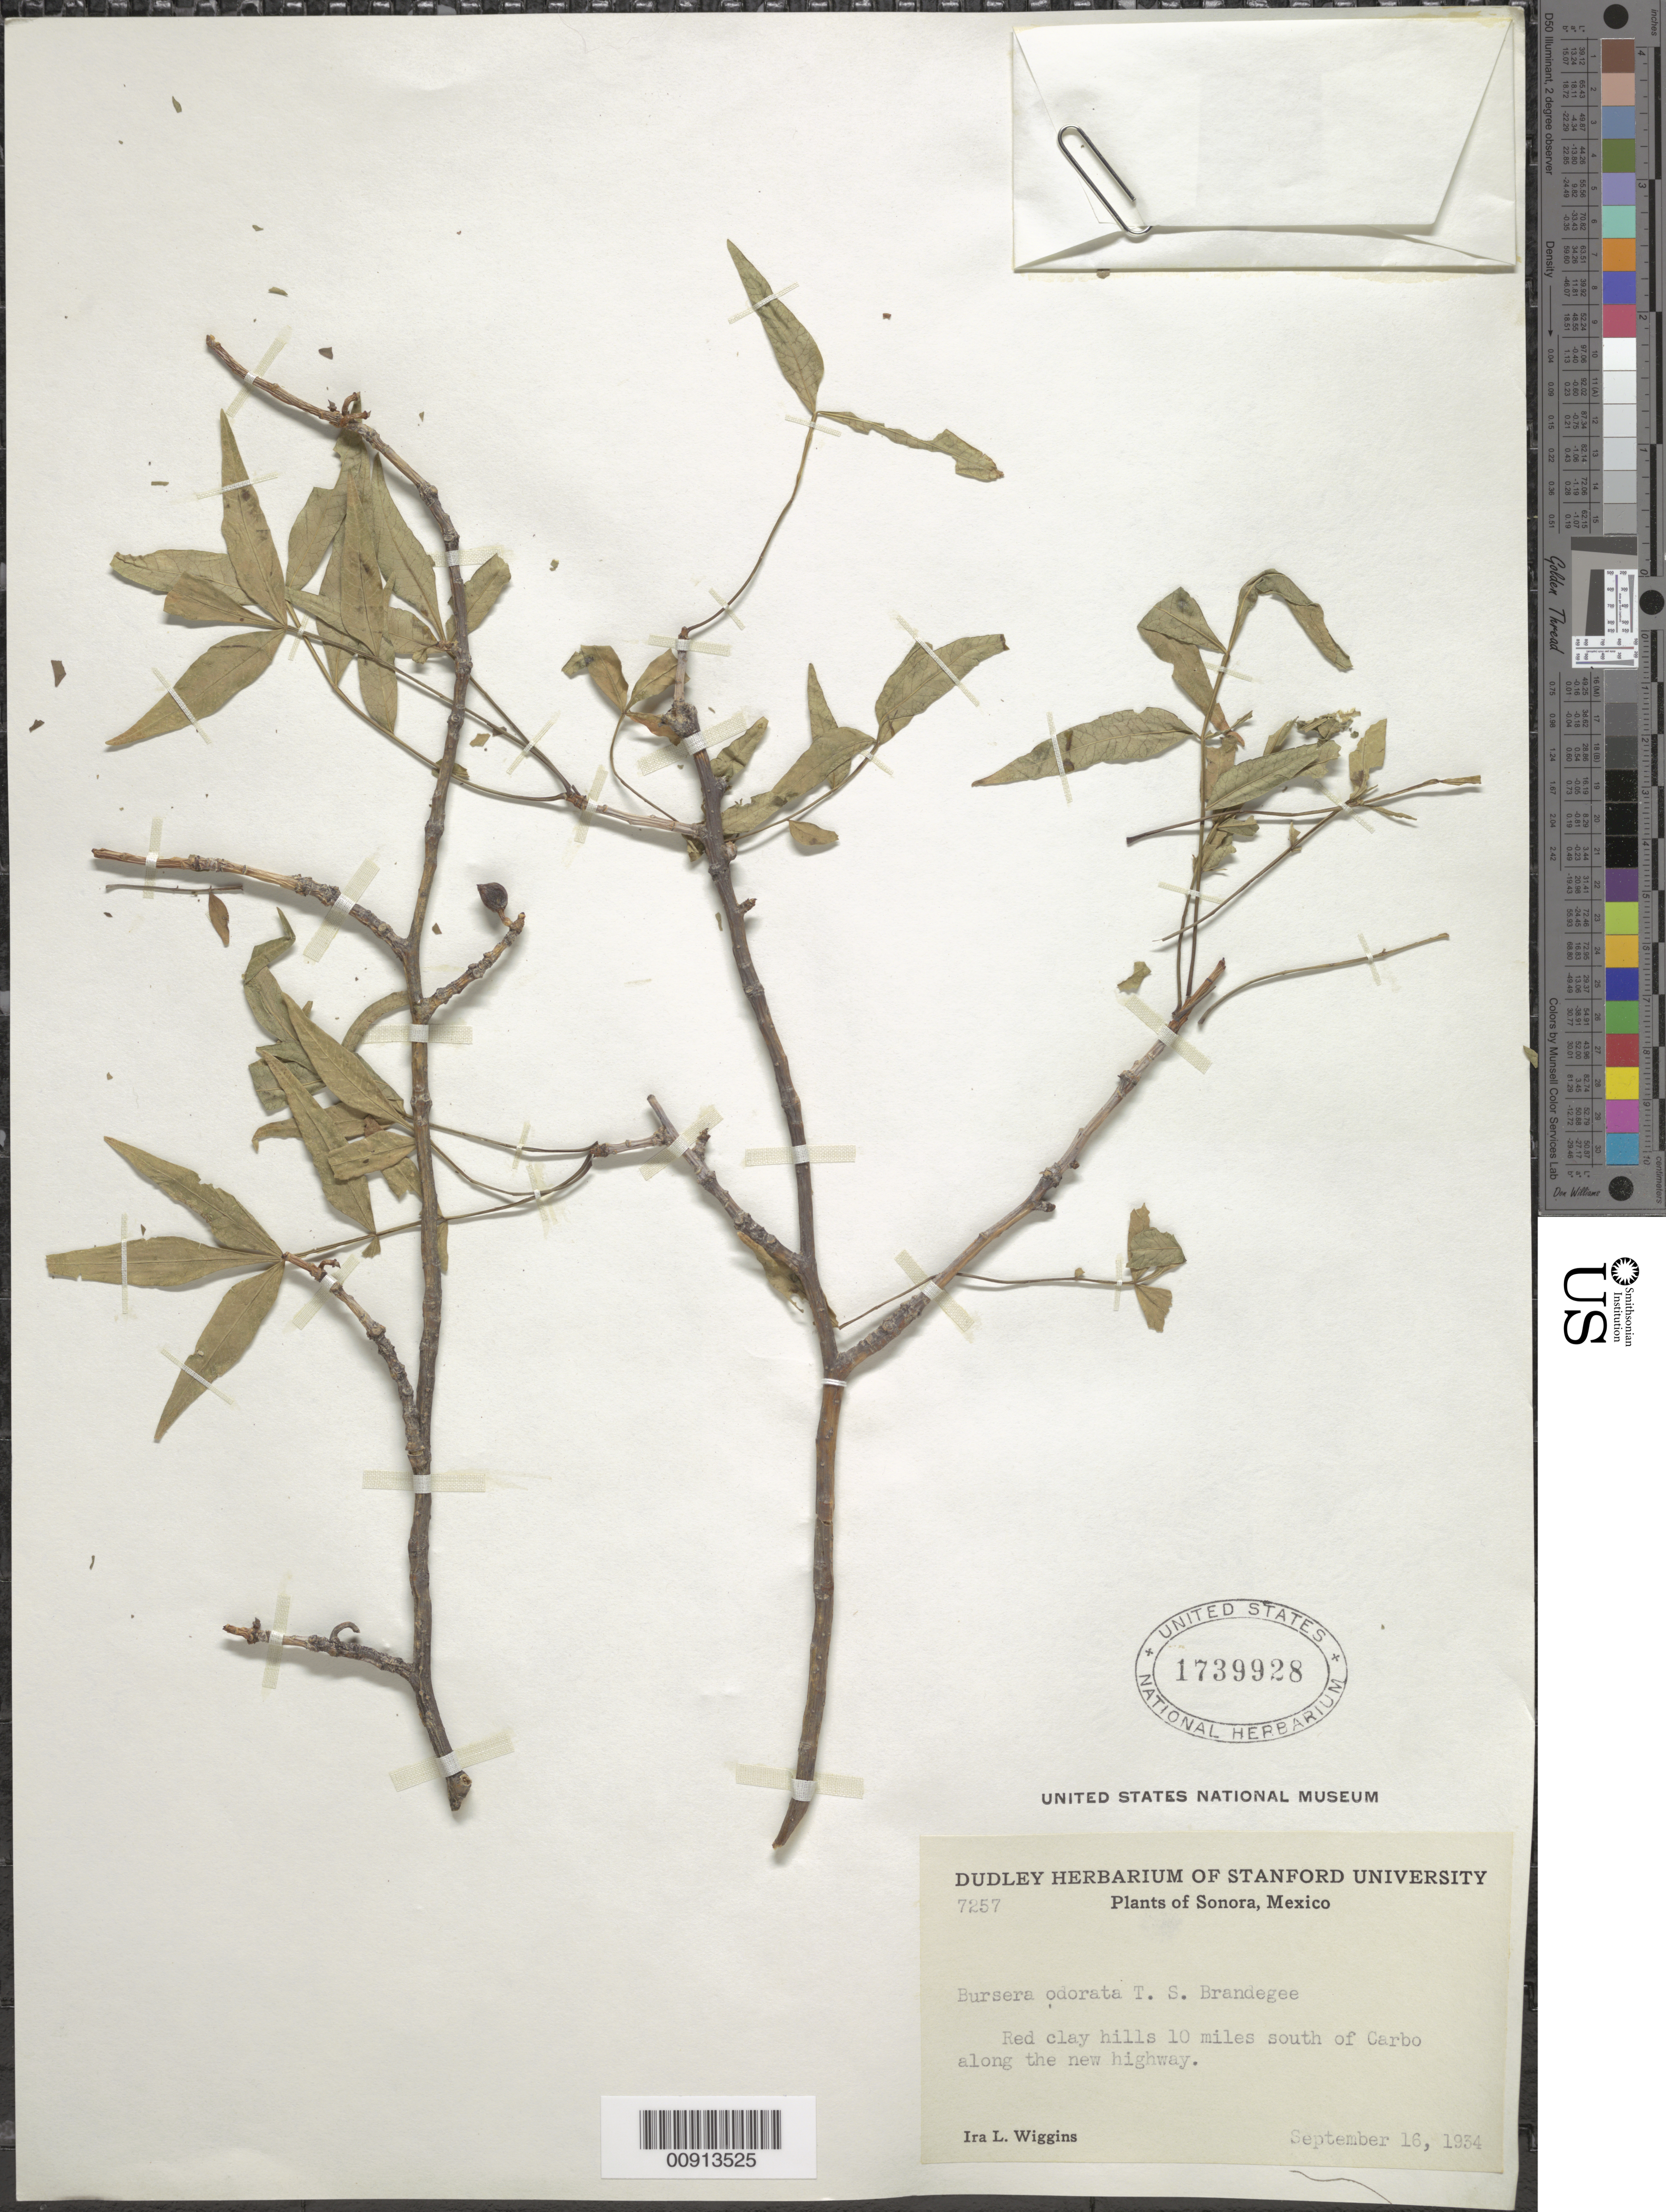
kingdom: Plantae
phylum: Tracheophyta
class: Magnoliopsida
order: Sapindales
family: Burseraceae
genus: Bursera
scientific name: Bursera fagaroides var. elongata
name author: (Kunth) Engl.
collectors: I. L. Wiggins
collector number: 7257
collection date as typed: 16 Sep 1934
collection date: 1934-09-16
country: Mexico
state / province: Sonora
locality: Sonora: 10 miles south of Carbo along the new highway.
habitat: Red clay hills.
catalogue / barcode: US 1739928